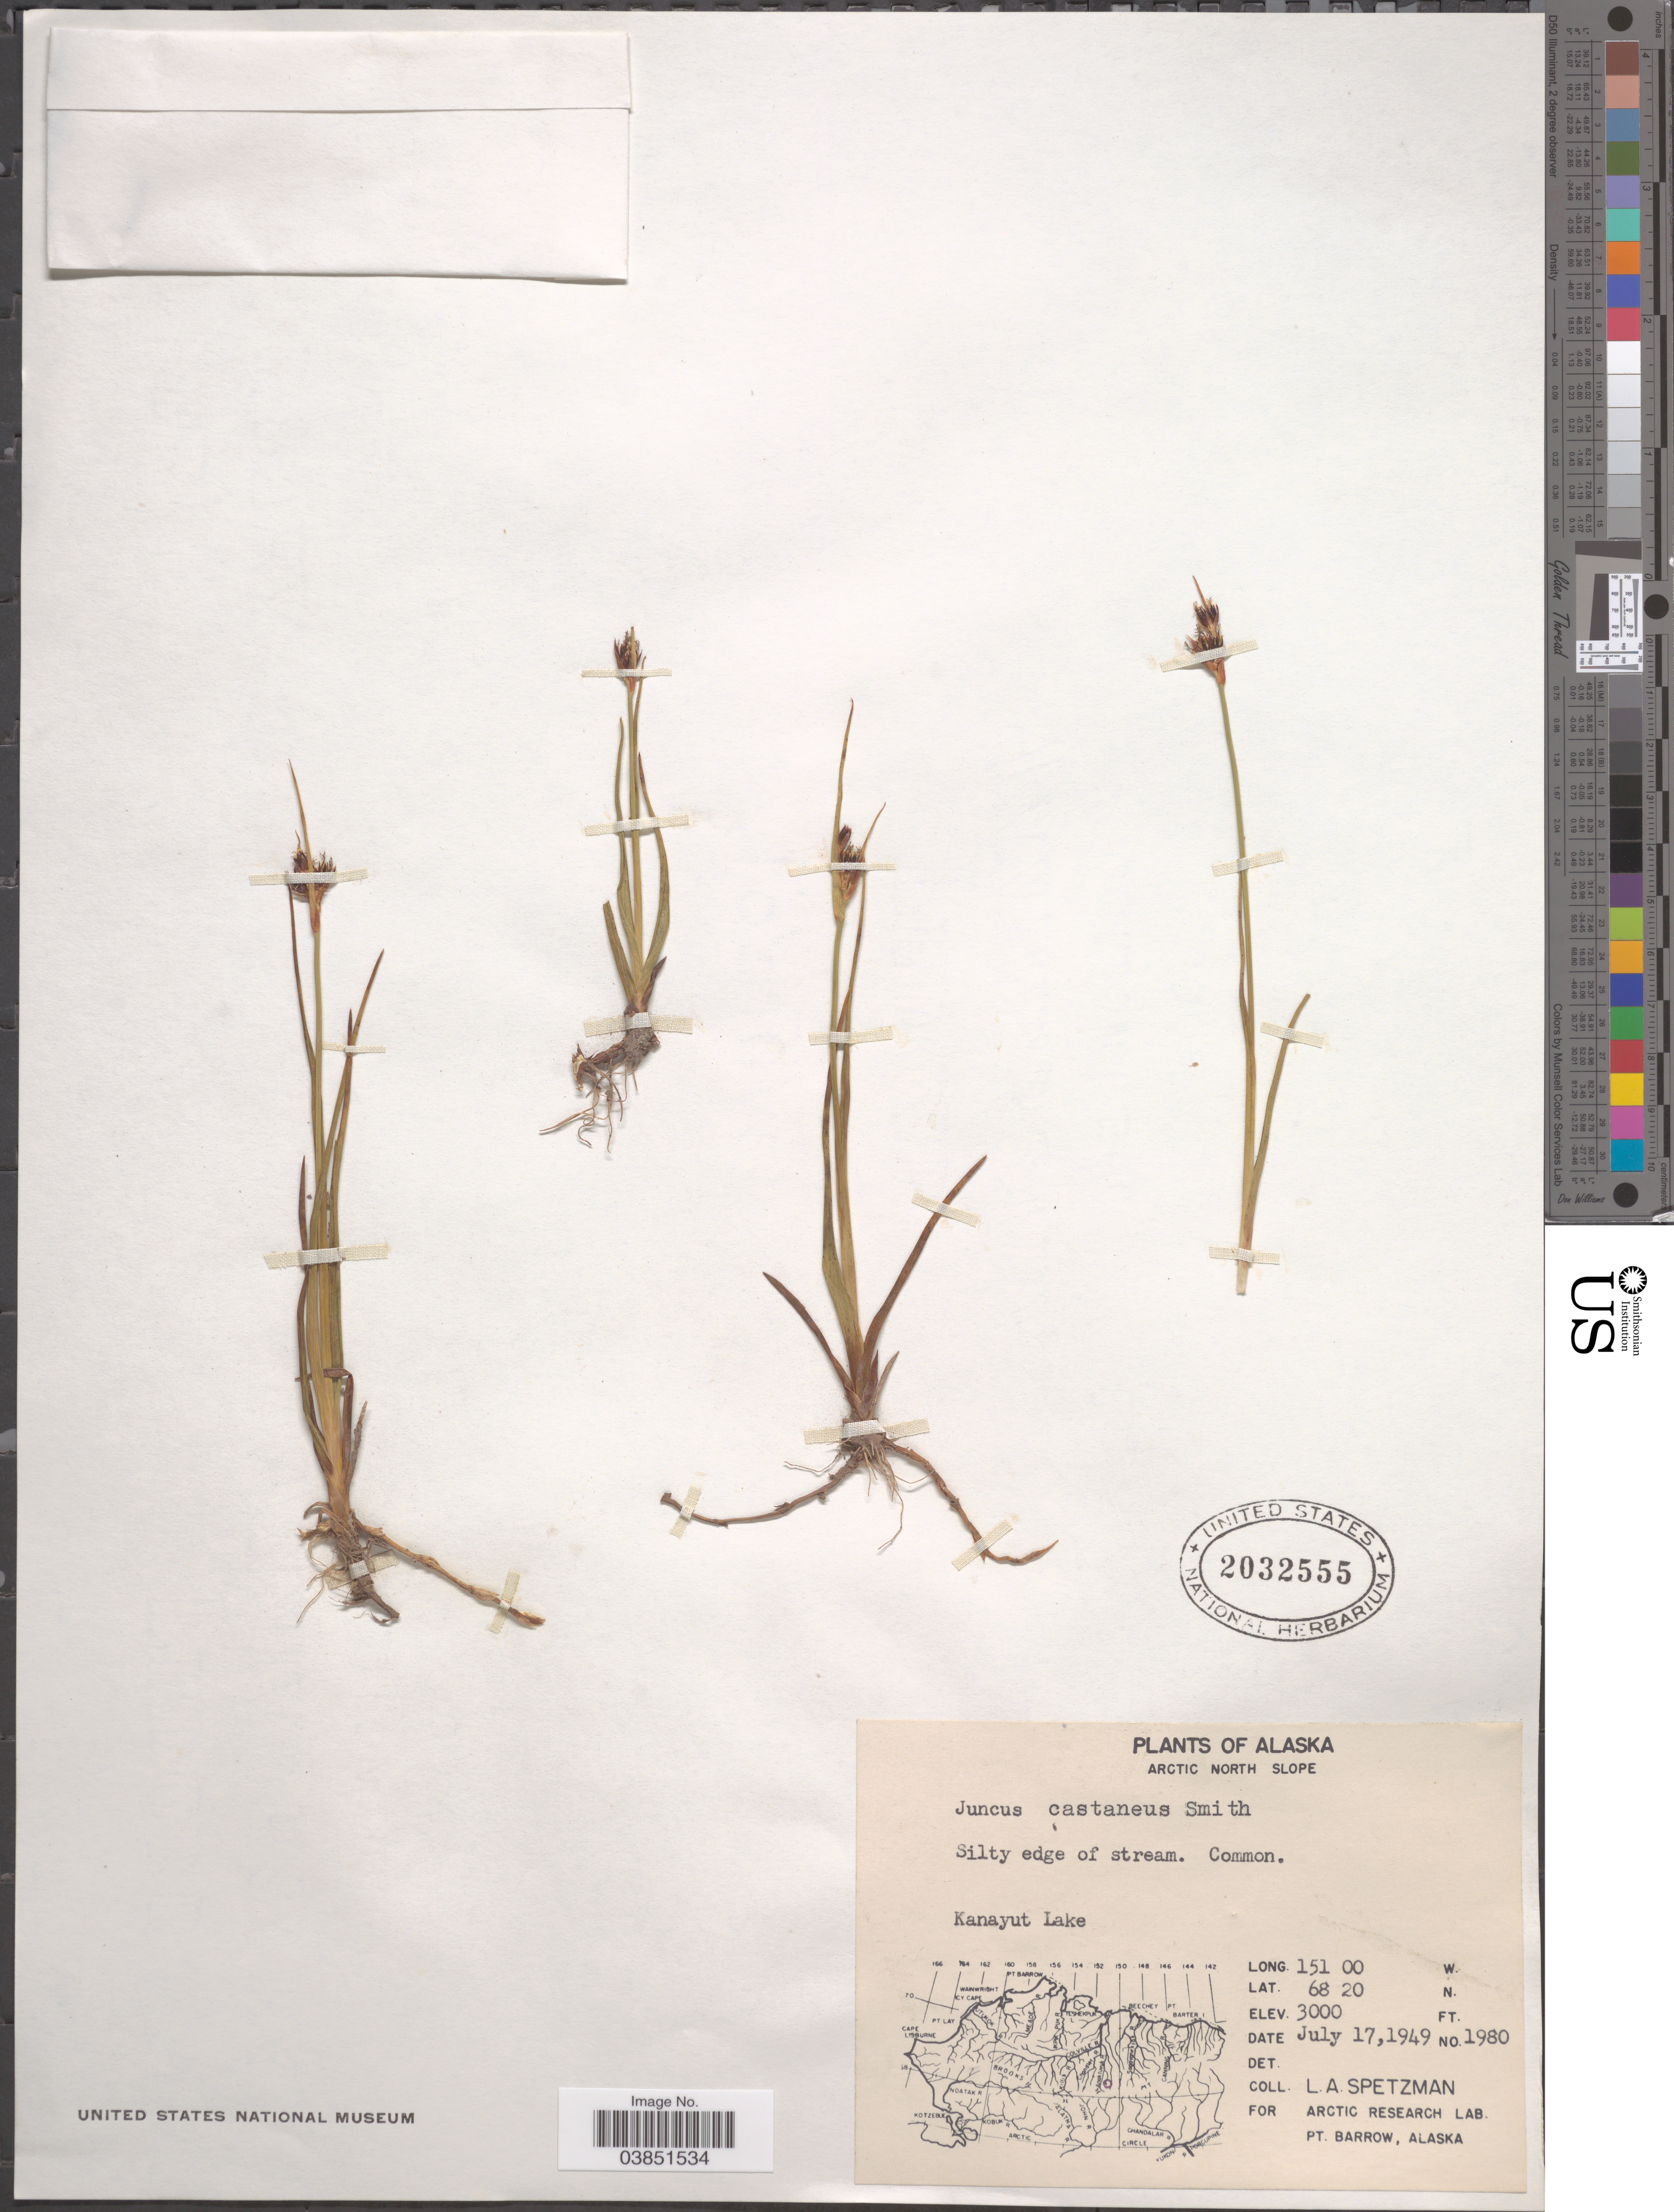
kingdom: Plantae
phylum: Tracheophyta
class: Liliopsida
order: Poales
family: Juncaceae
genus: Juncus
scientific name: Juncus castaneus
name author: Sm.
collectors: L. Spetzman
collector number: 1980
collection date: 1949-07-17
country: United States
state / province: Alaska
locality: Arctic North Slope. Kanayut Lake.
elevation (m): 914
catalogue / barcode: US 2032555